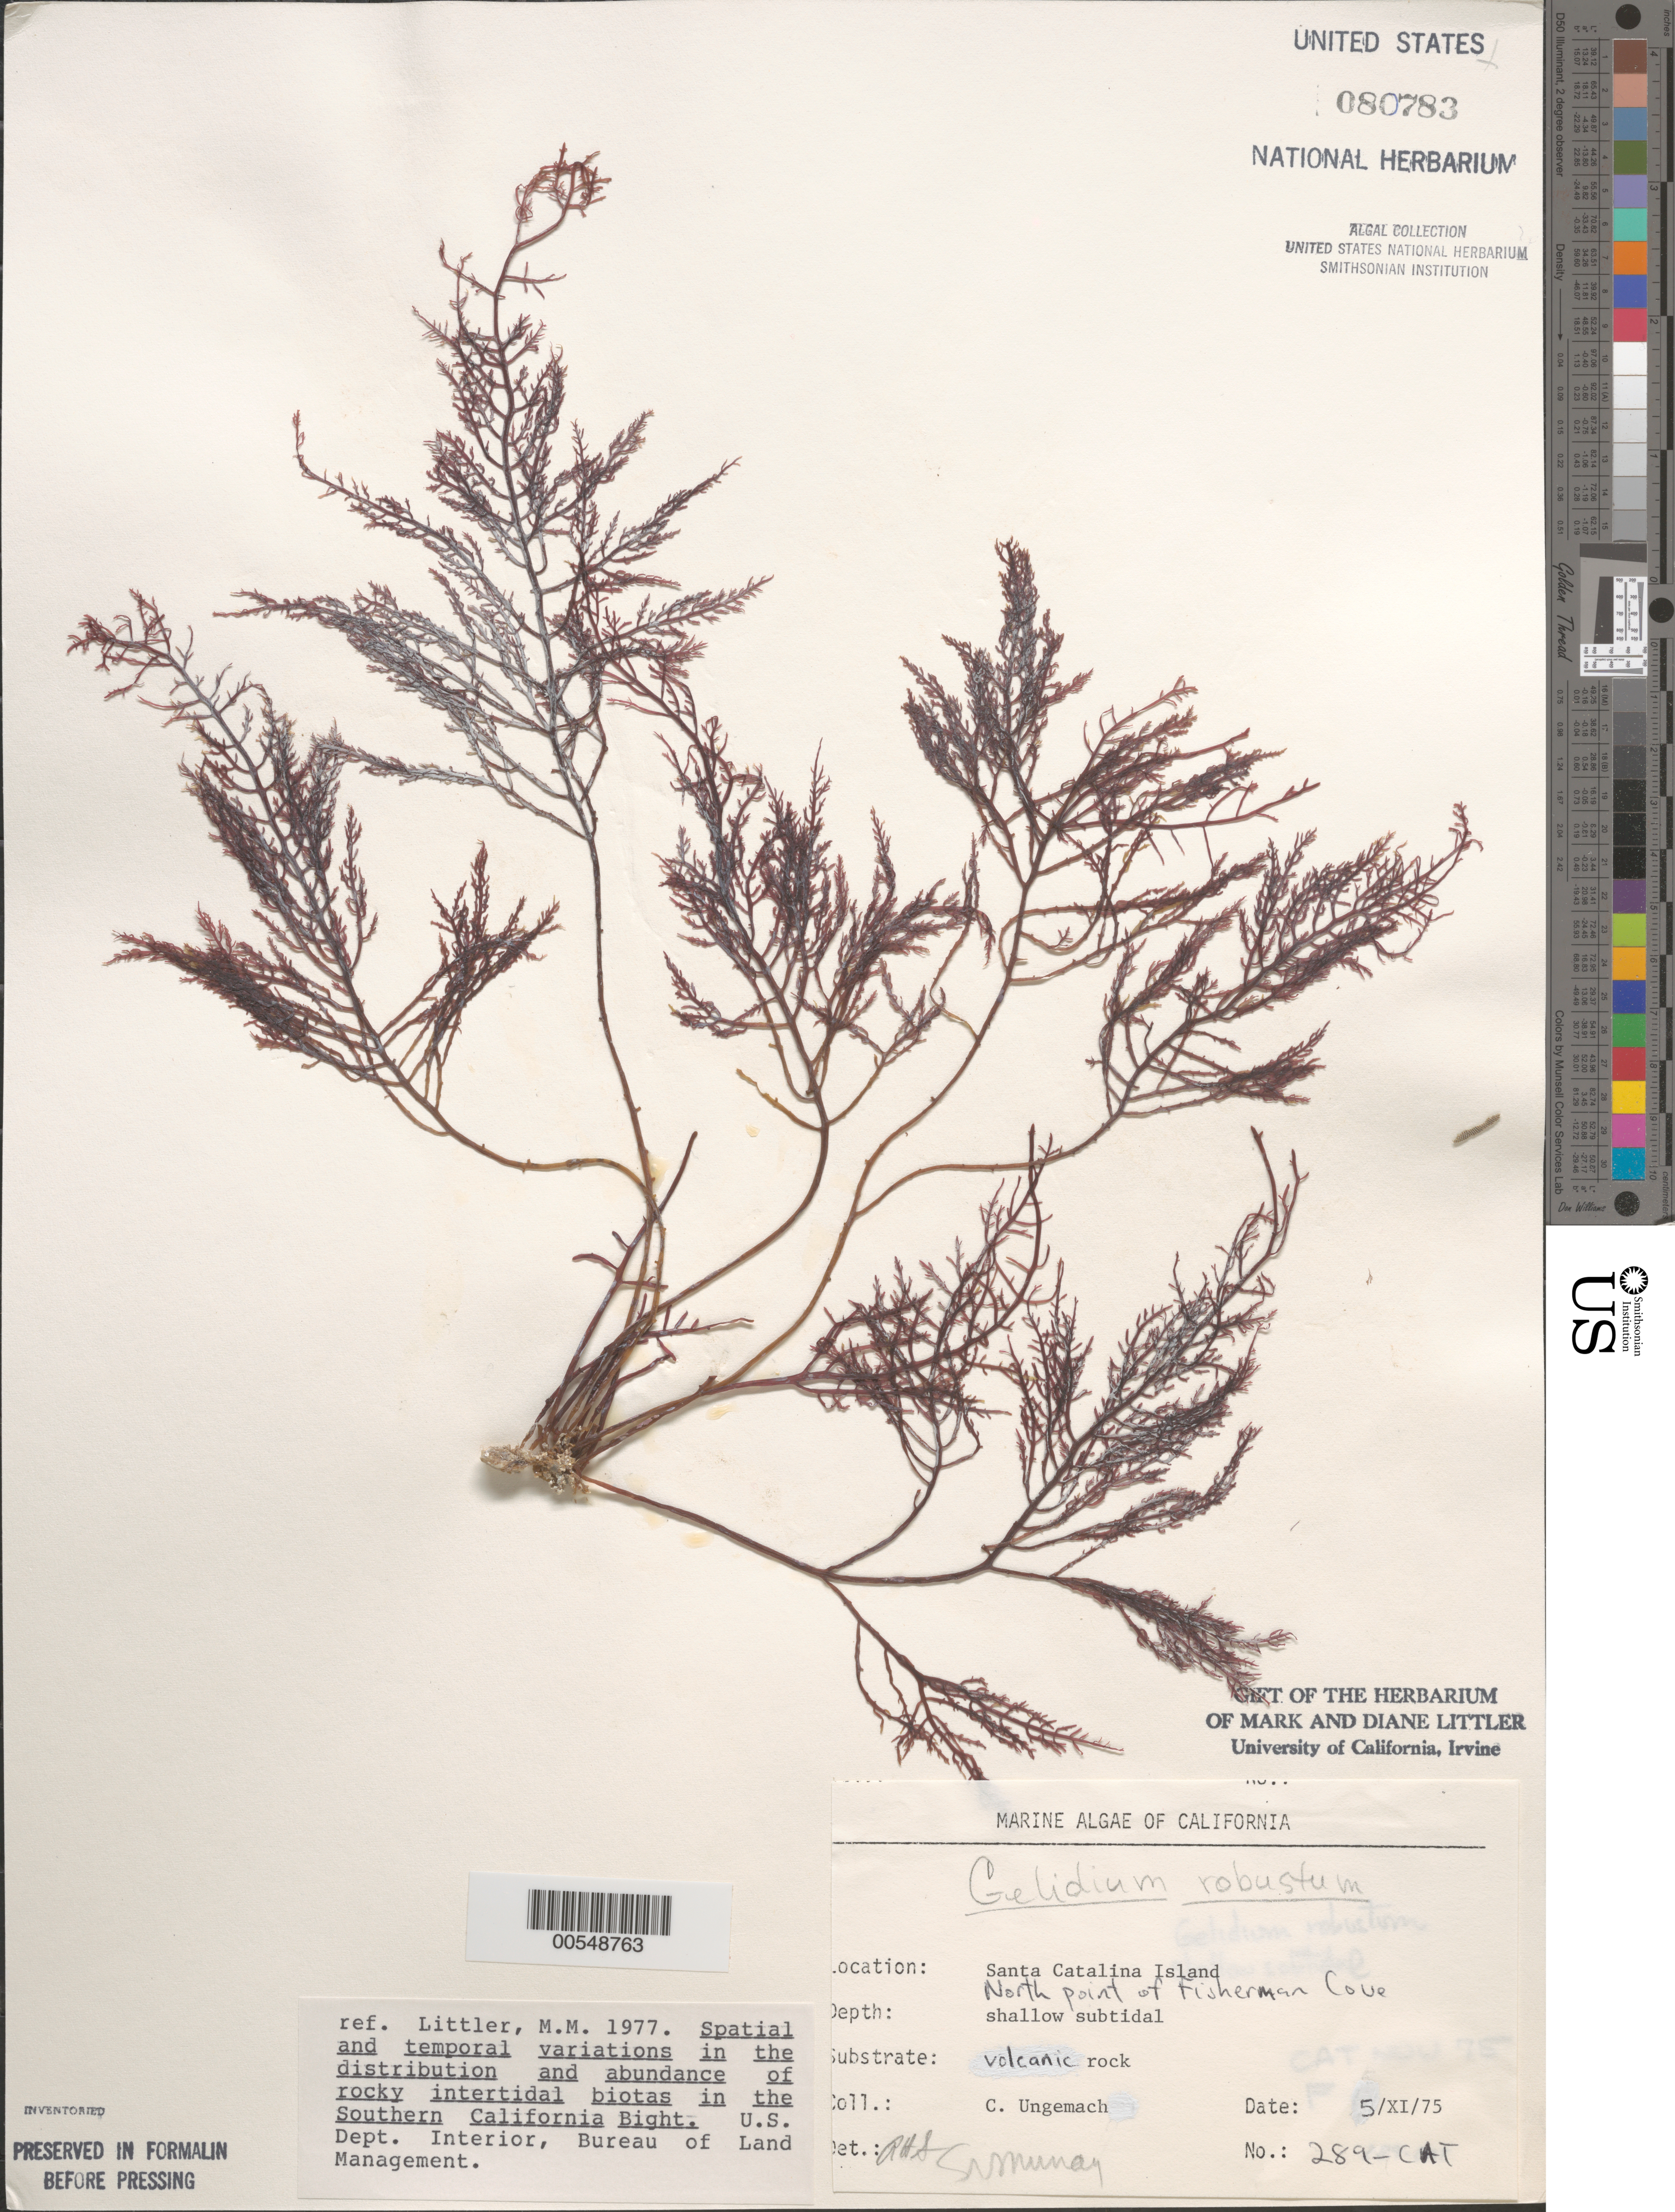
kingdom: Plantae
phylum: Rhodophyta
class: Florideophyceae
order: Gelidiales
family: Gelidiaceae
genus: Gelidium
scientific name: Gelidium robustum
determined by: Sims, Robert H.; Murray, S. N.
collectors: C. Ungemach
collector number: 289-cat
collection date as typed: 05 Nov 1975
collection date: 1975-11-05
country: United States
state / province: California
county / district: Los Angeles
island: Santa Catalina Island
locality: Fishermen Cove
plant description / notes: BLM-SOCALBIGHT Rocky Intertidal Survey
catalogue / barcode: US 80783